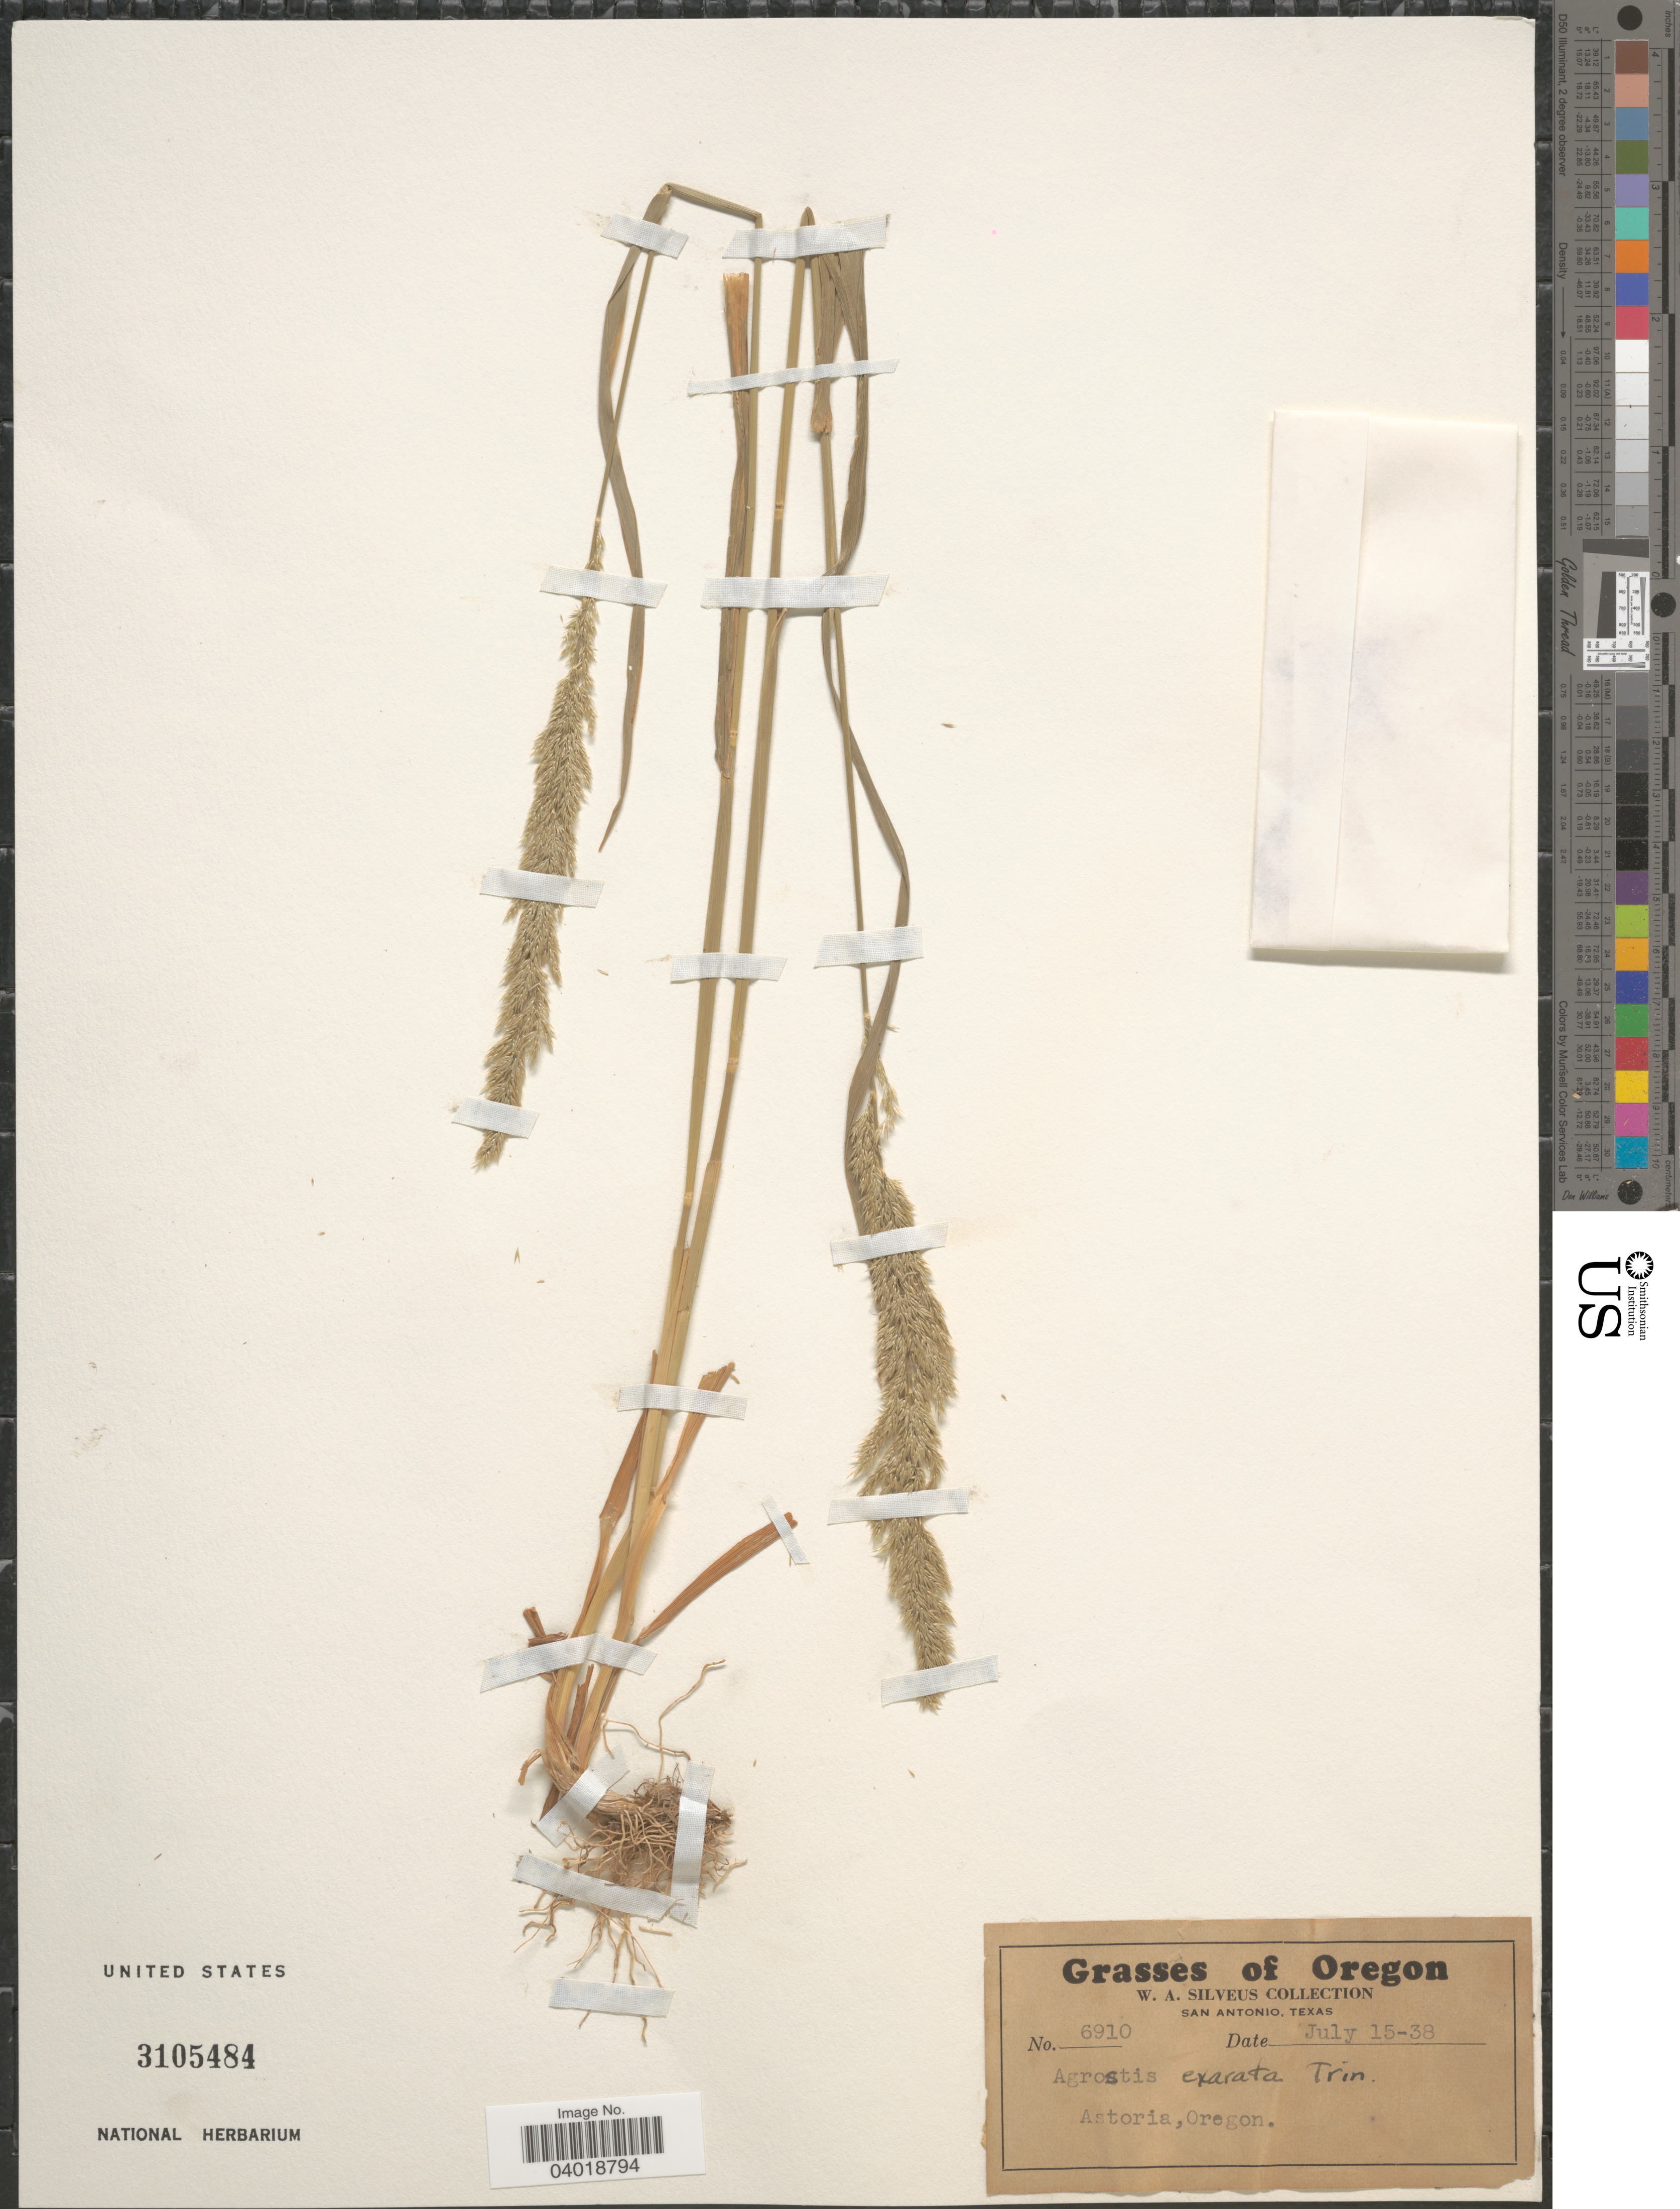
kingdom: Plantae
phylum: Tracheophyta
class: Liliopsida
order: Poales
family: Poaceae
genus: Agrostis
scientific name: Agrostis exarata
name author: Trin.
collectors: W. Silveus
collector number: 6910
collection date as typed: Transcribed d/m/y: 15/7/38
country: United States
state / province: Oregon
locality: Astoria.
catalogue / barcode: US 3105484